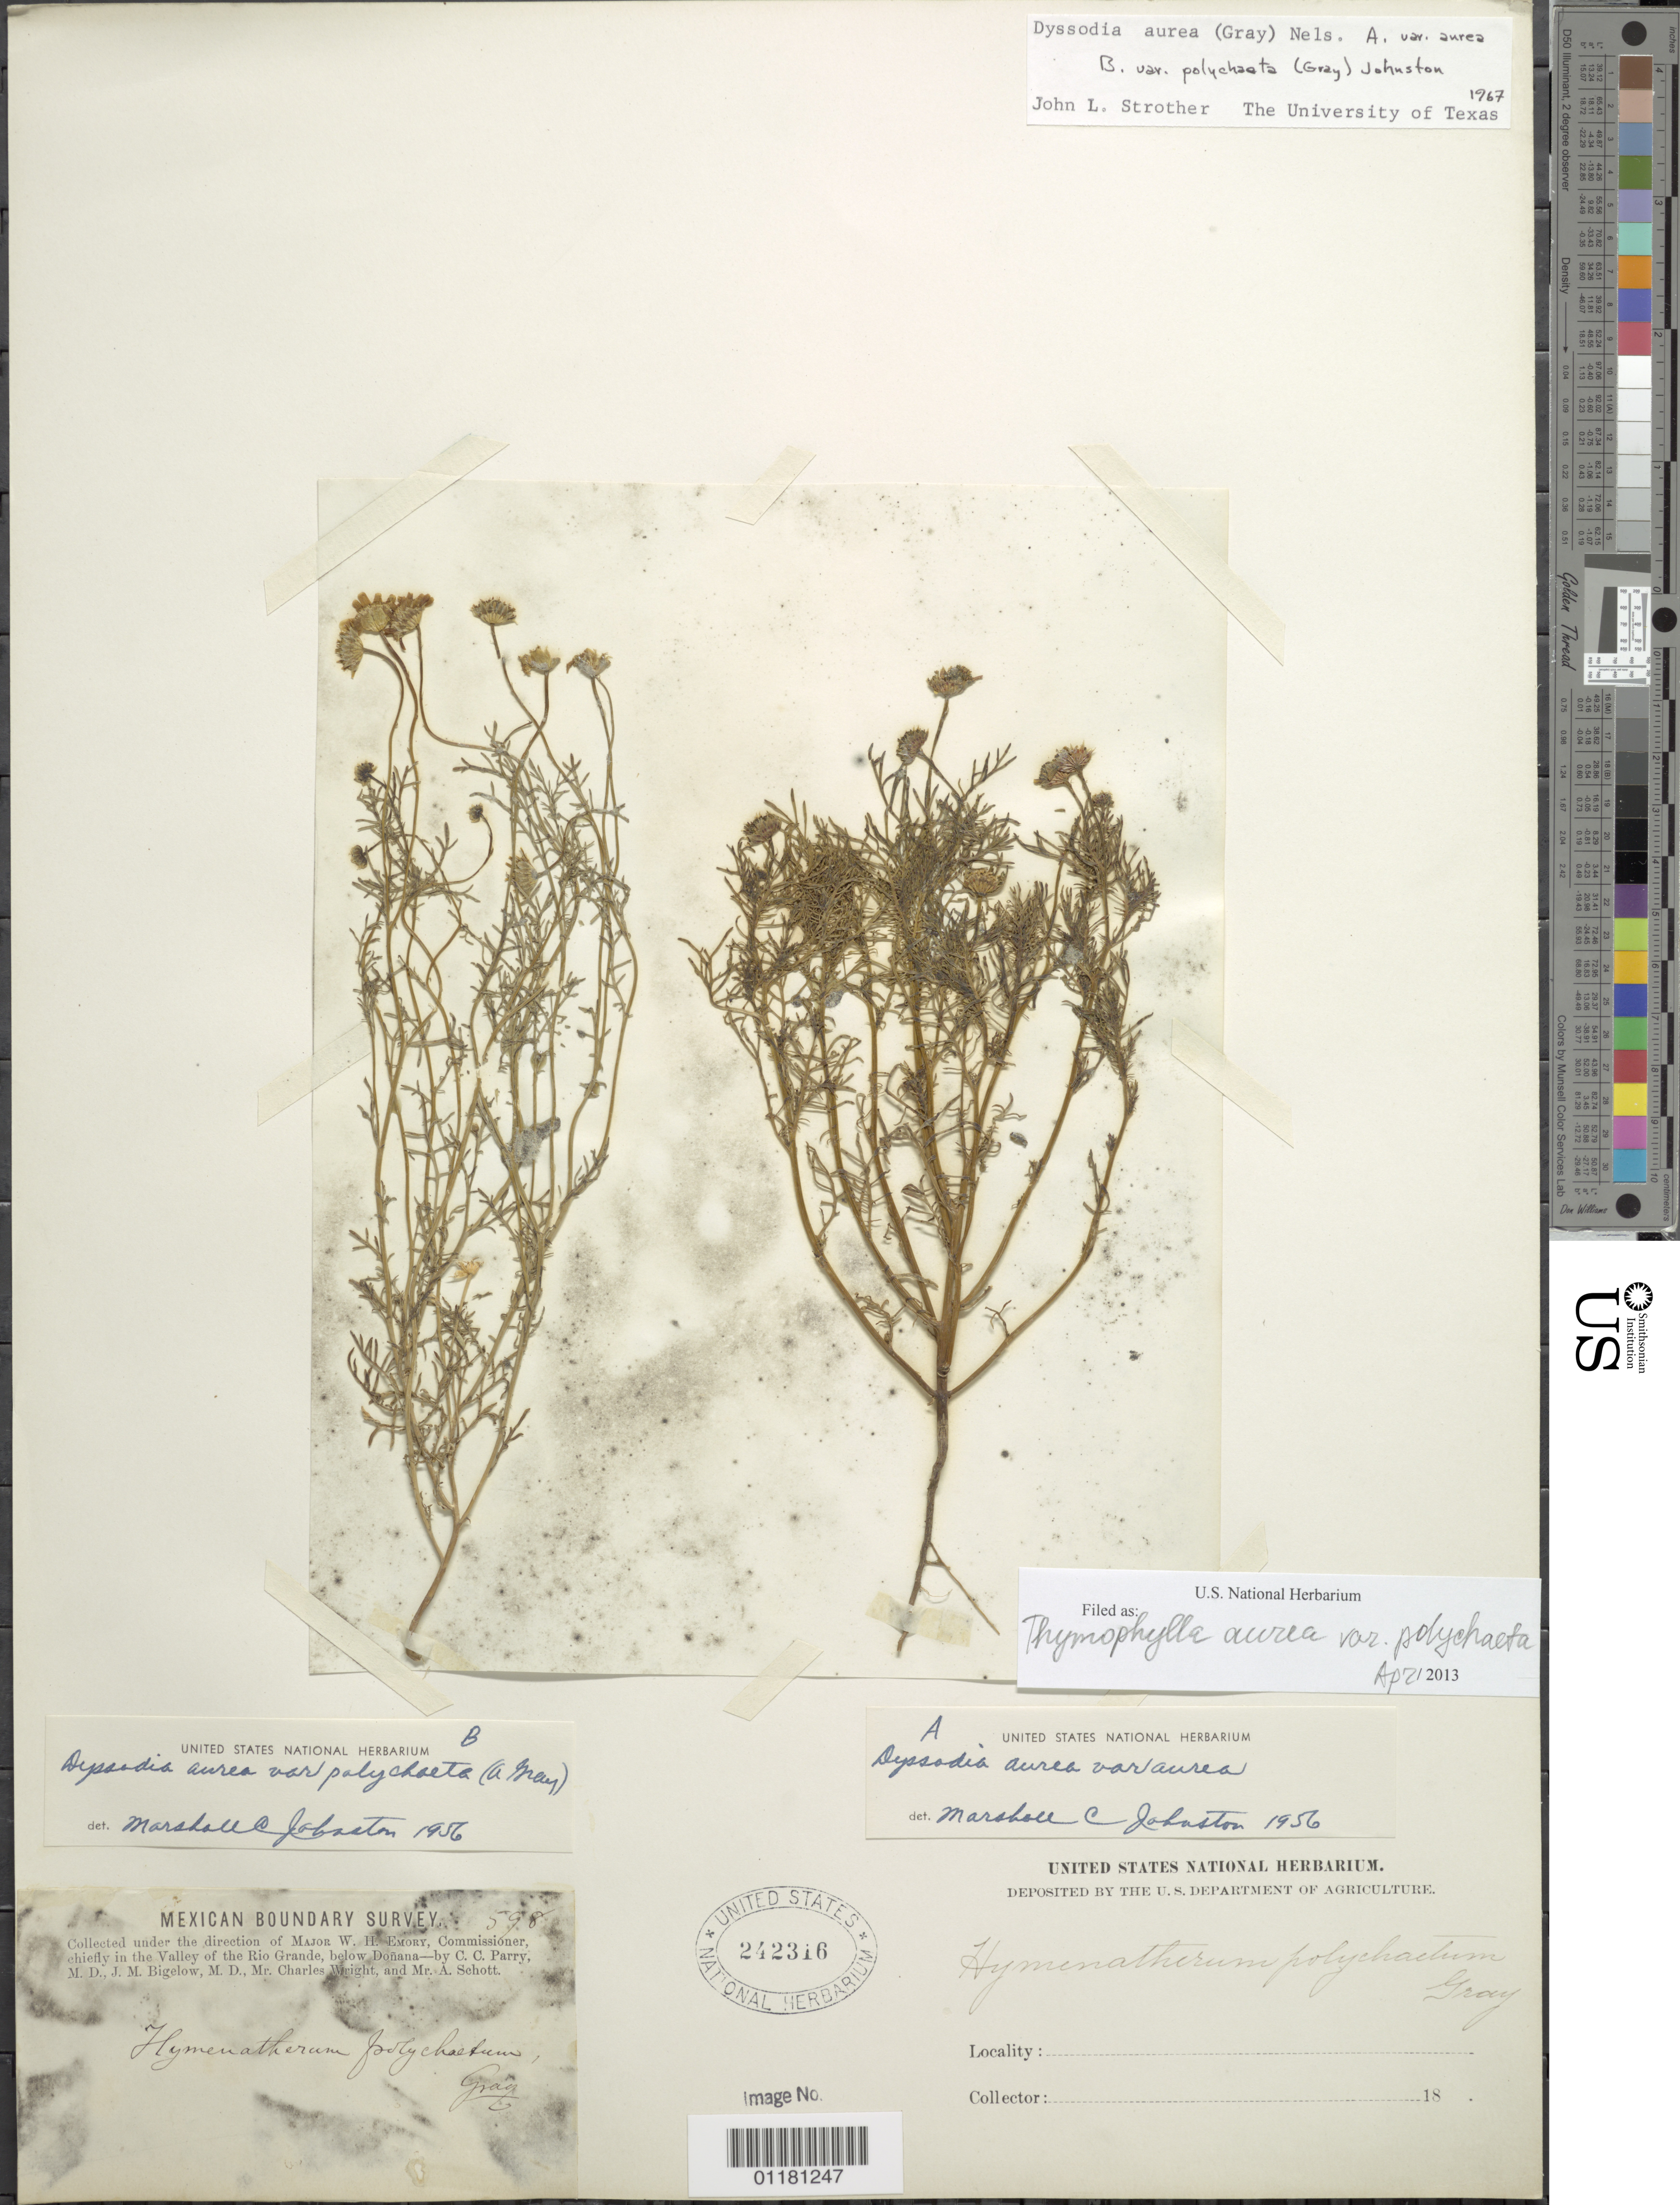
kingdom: Plantae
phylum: Tracheophyta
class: Magnoliopsida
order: Asterales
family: Asteraceae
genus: Thymophylla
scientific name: Thymophylla aurea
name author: (A. Gray) Greene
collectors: C. C. Parry, J. M. Bigelow, C. Wright & A. Schott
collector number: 598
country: United States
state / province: Texas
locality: in the Valley of the Rio Grande, below Donana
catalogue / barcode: US 242316